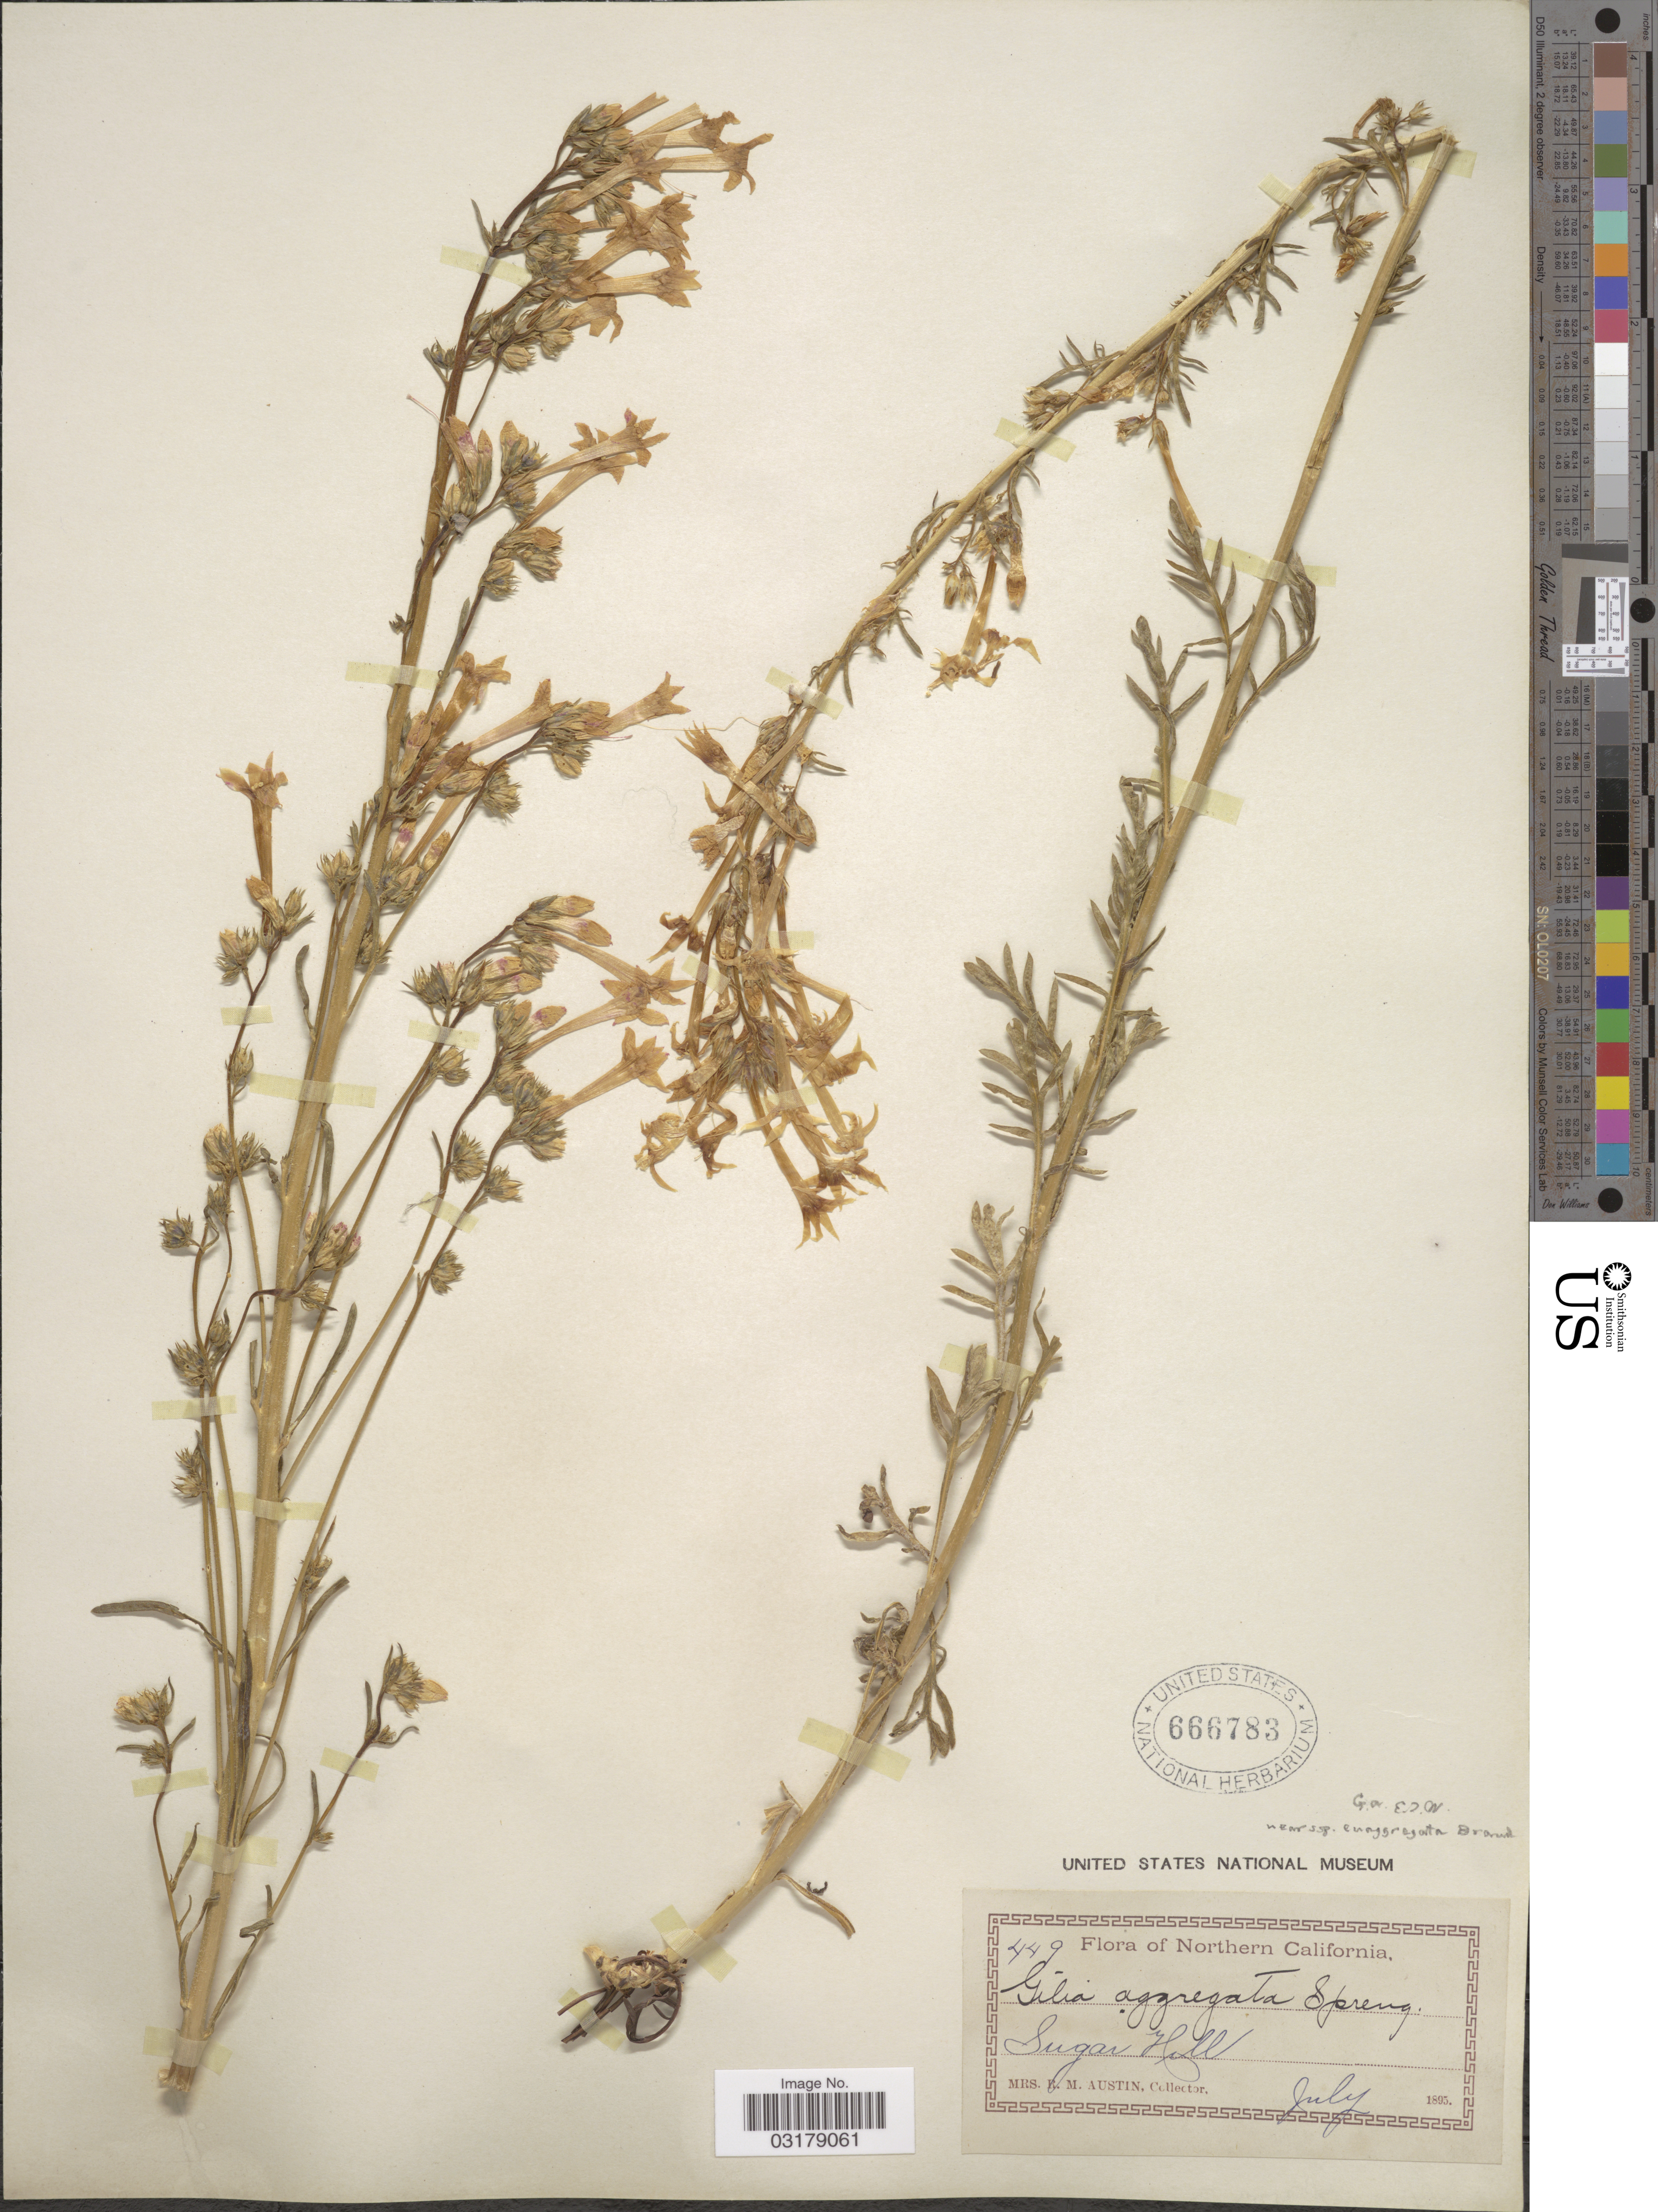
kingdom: Plantae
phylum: Tracheophyta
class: Magnoliopsida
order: Ericales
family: Polemoniaceae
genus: Ipomopsis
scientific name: Ipomopsis aggregata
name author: (Pursh) V.E. Grant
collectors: R. Austin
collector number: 449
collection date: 1895-07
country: United States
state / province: California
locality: Northern California. Sugar Hill.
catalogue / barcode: US 666783